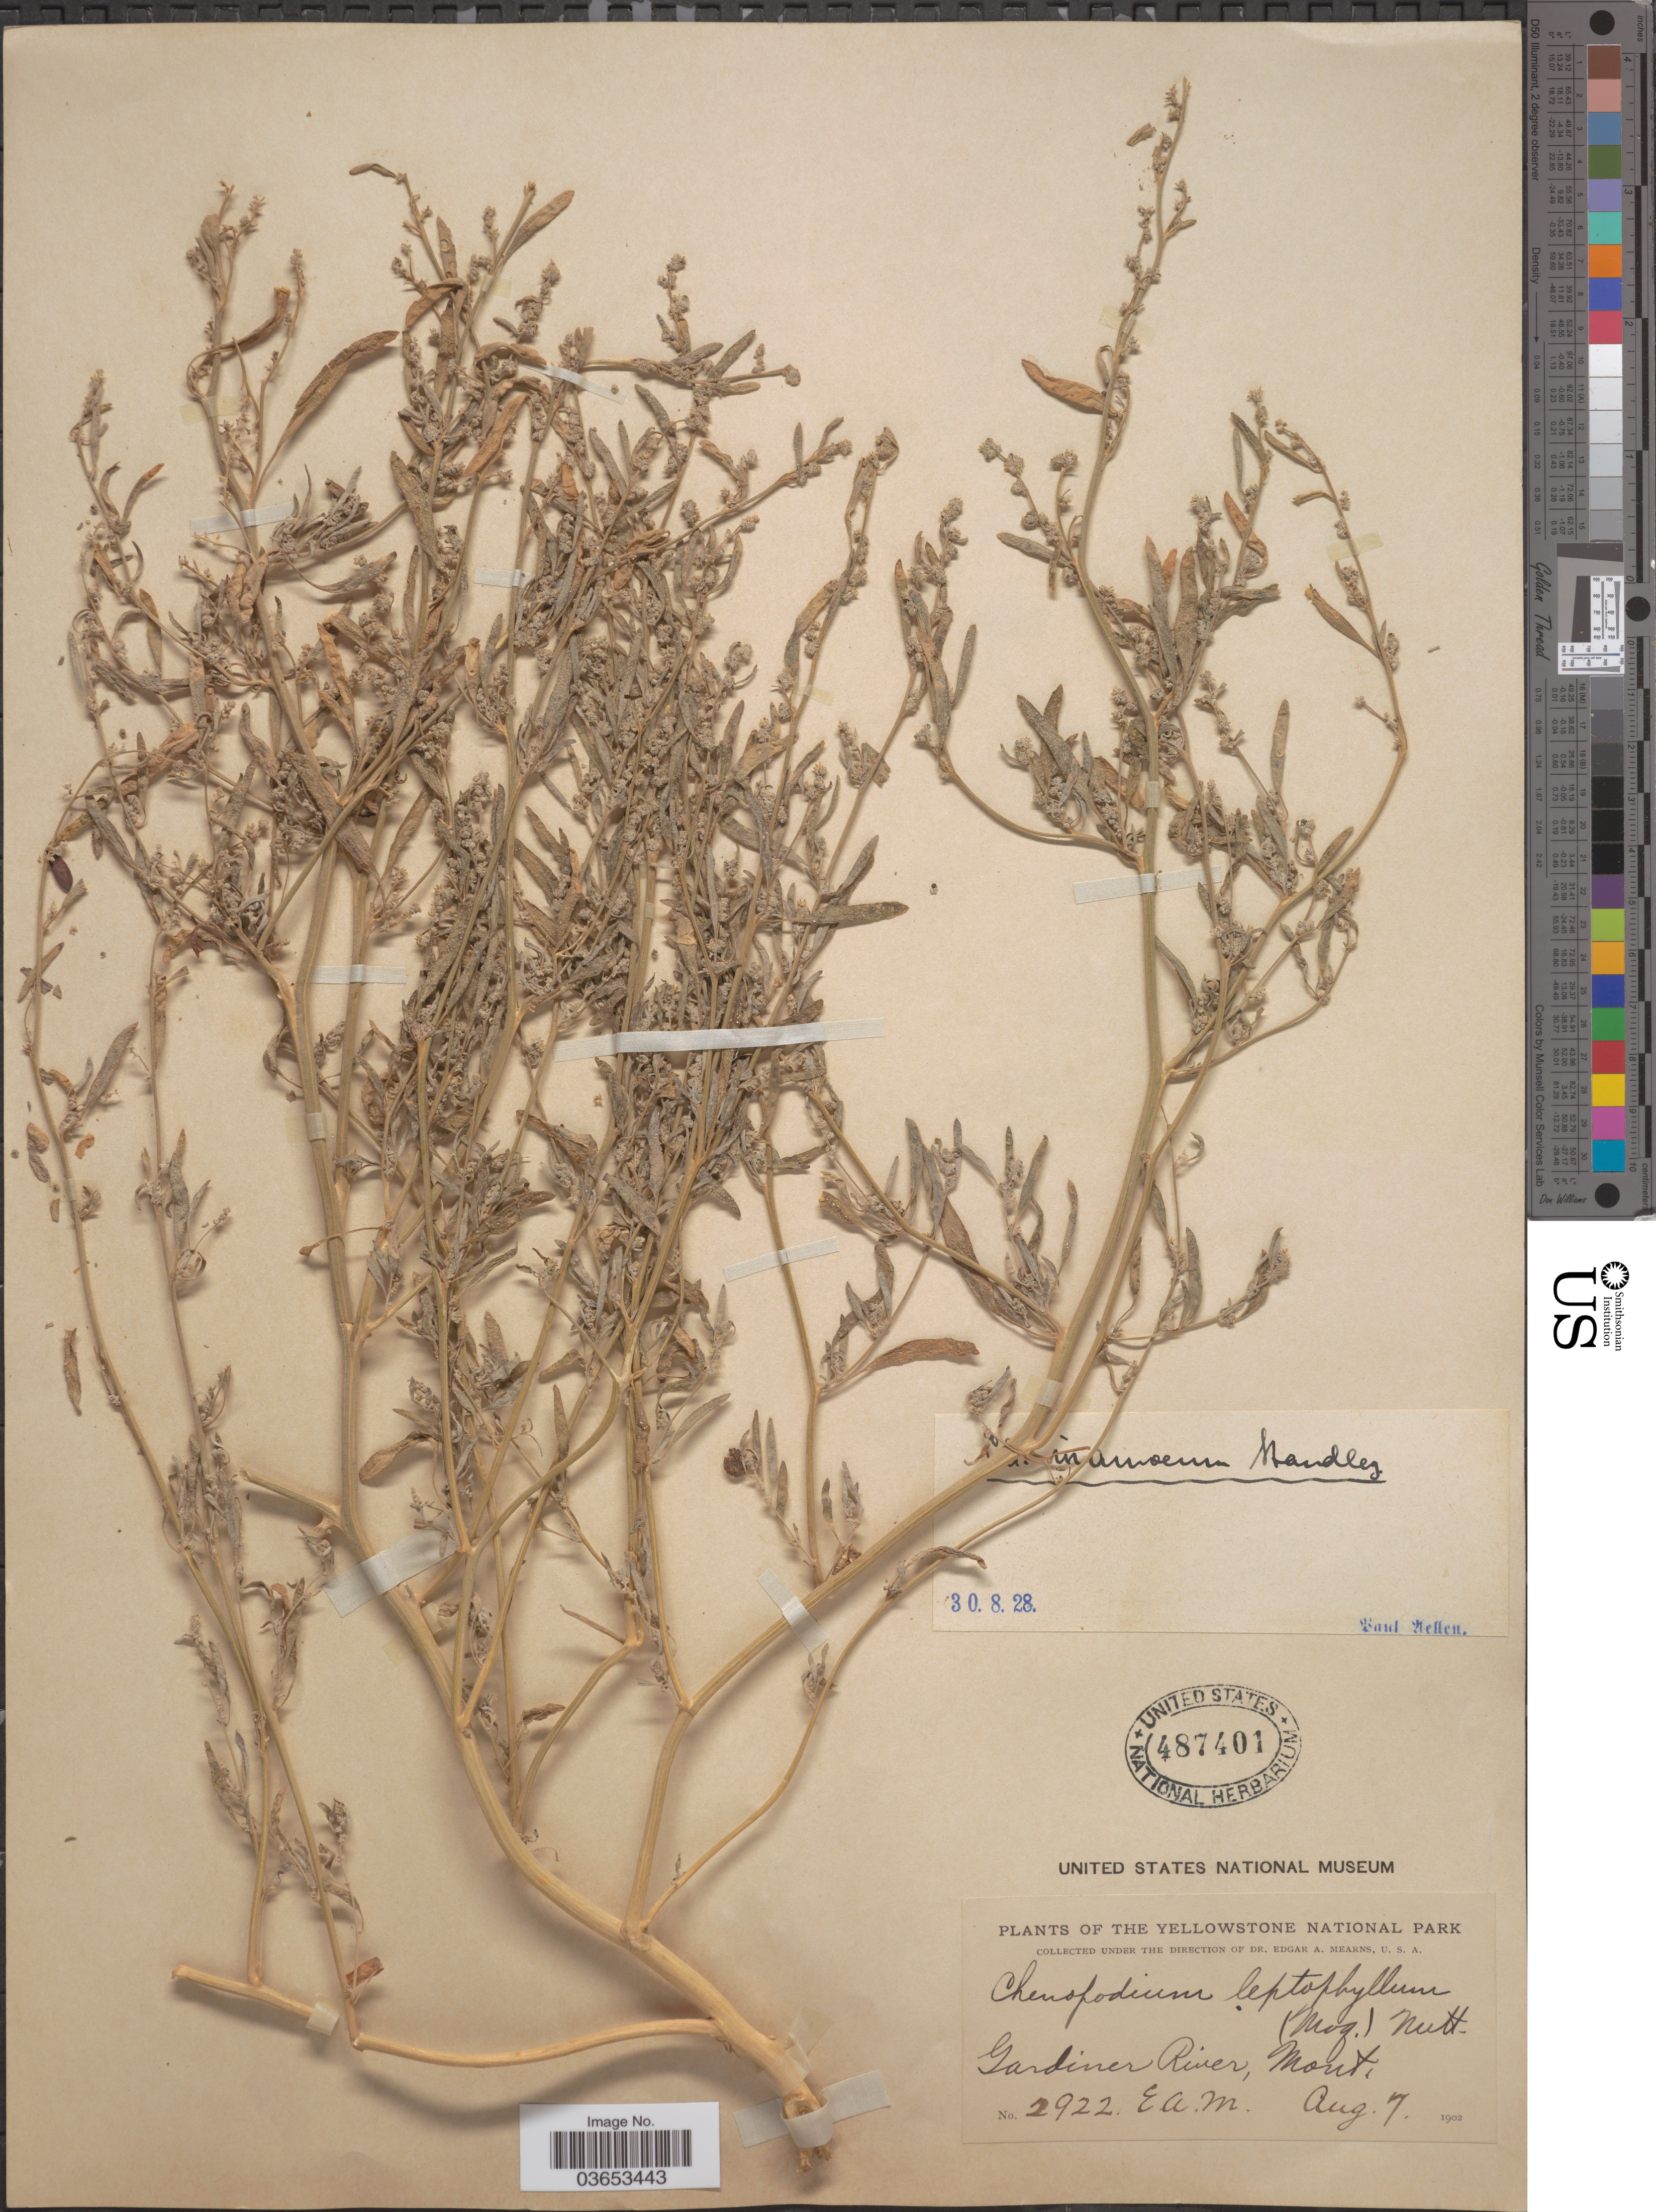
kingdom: Plantae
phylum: Tracheophyta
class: Magnoliopsida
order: Caryophyllales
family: Amaranthaceae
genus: Chenopodium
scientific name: Chenopodium inamoenum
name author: Standl.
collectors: E. A. Mearns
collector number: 2922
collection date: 1902-08-07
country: United States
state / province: Montana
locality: Yellowstone National Park. Gardiner River.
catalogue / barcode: US 487401